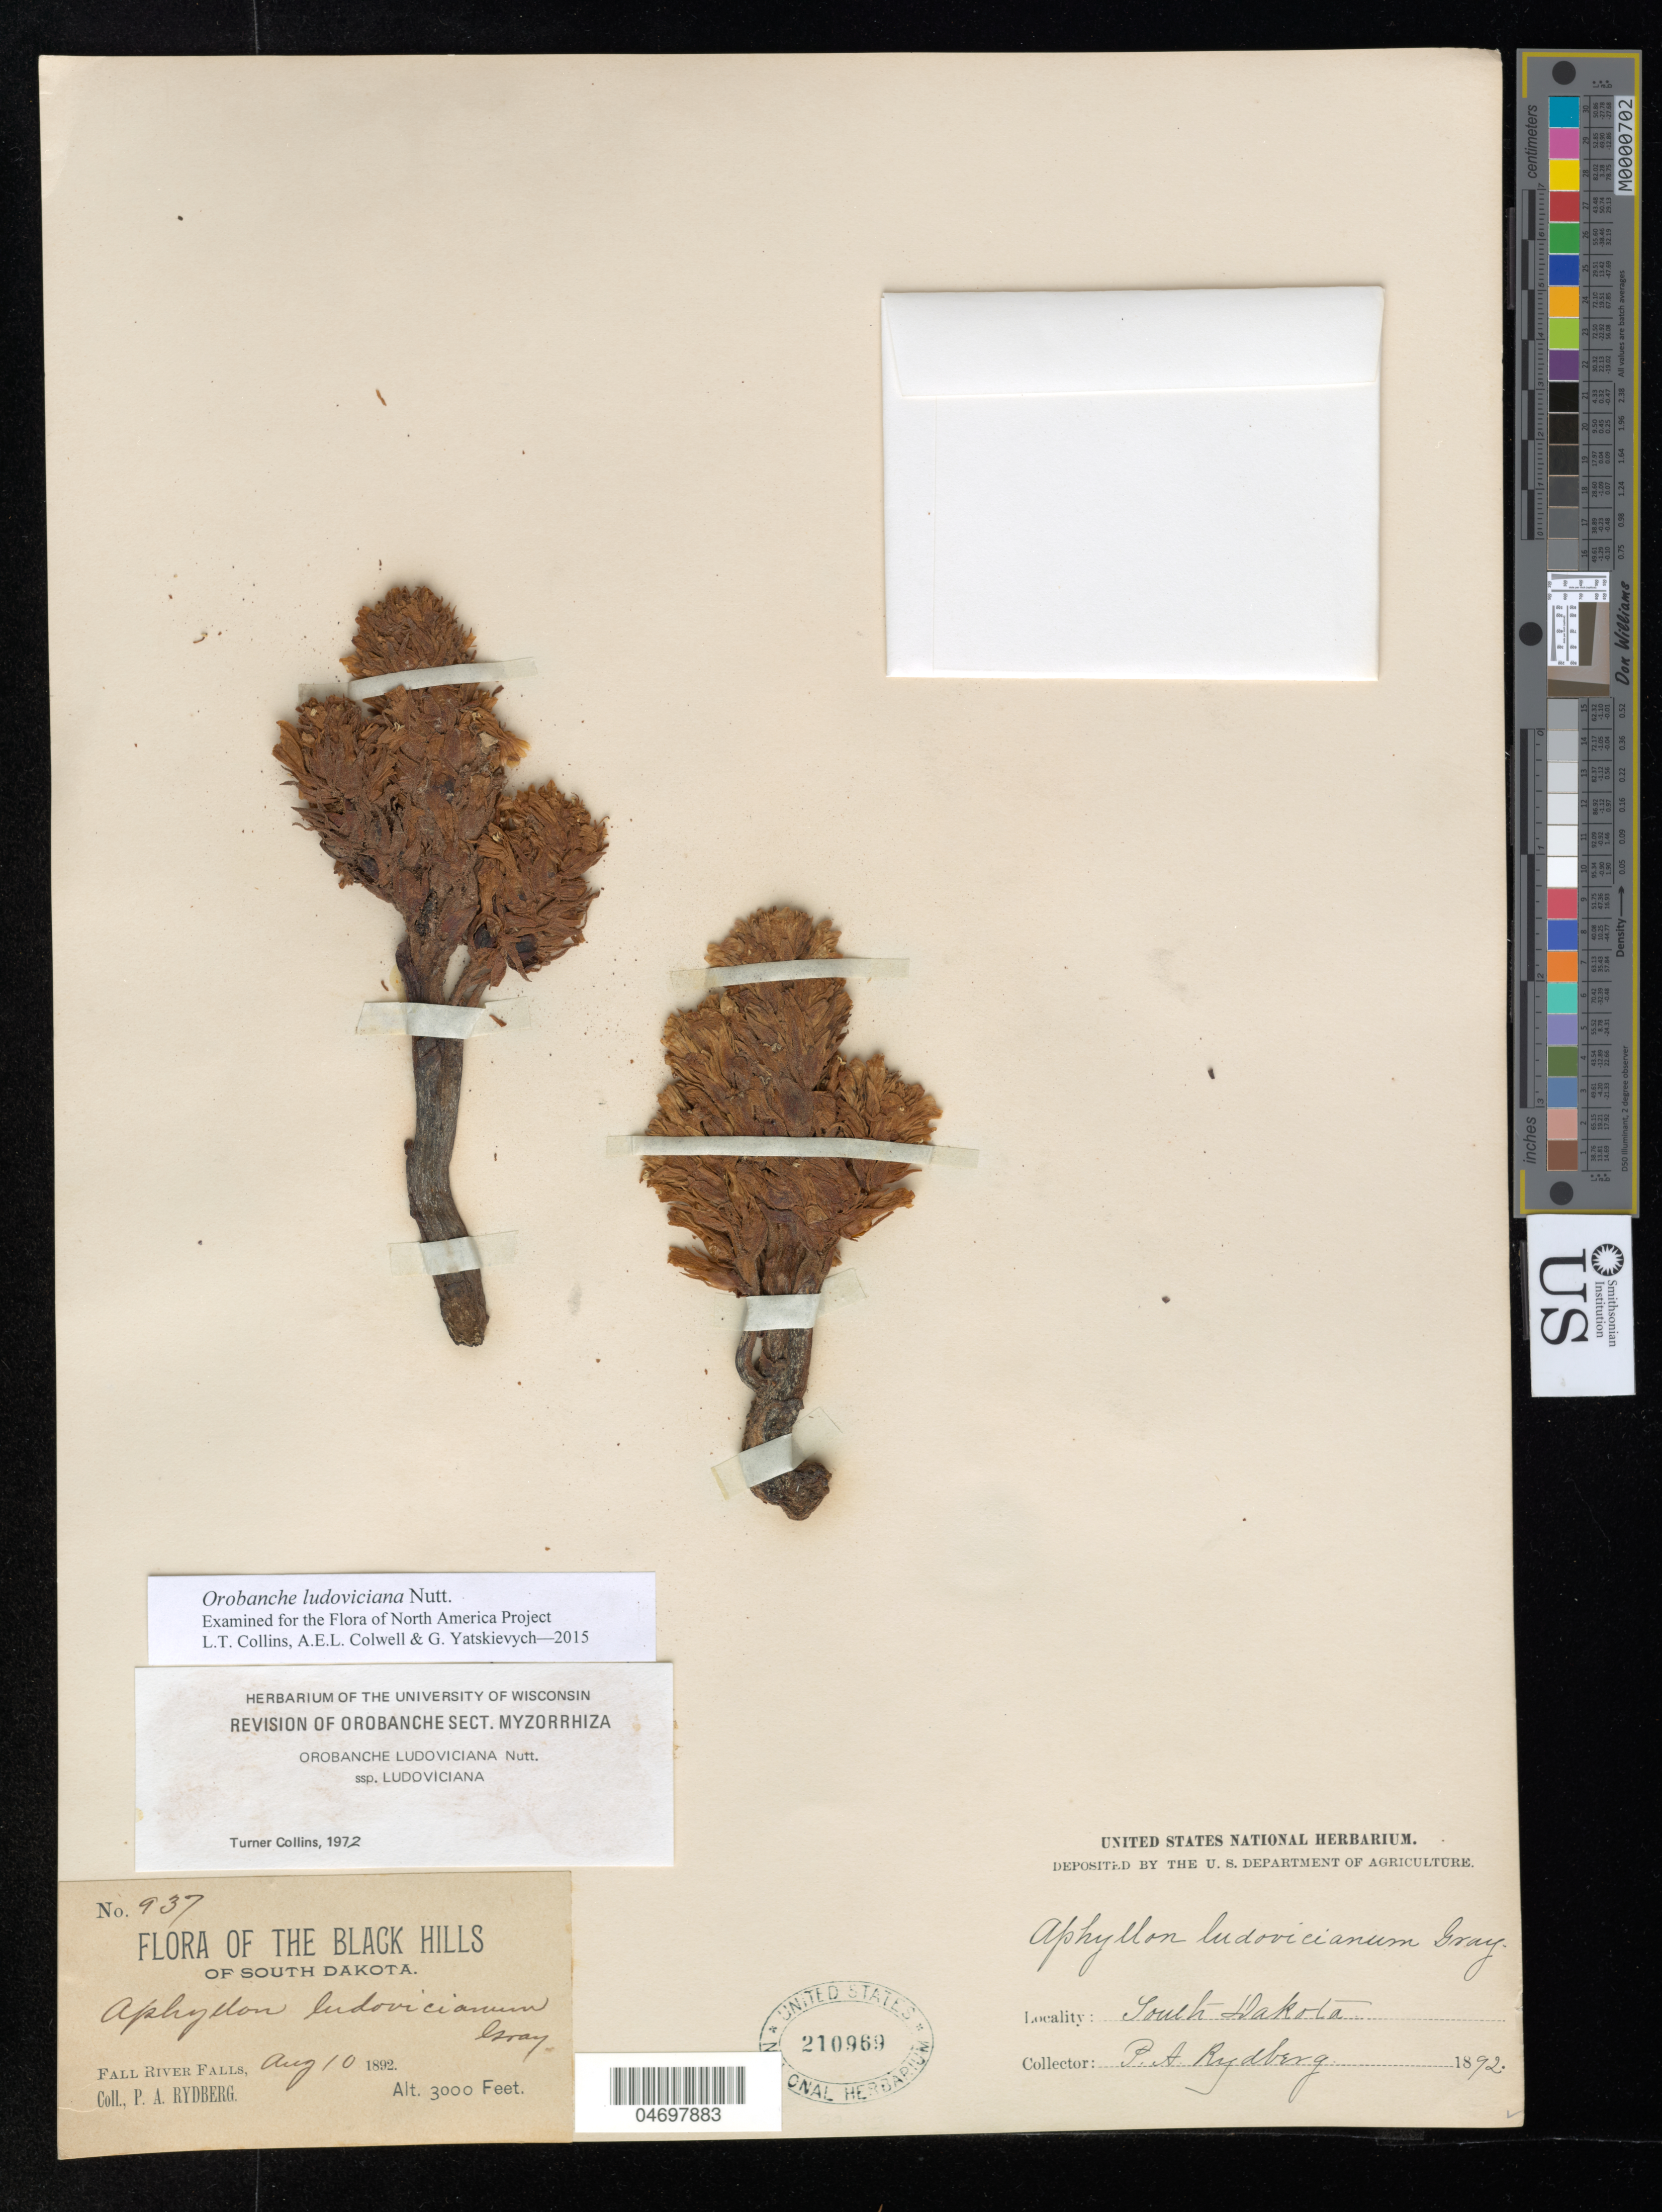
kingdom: Plantae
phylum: Tracheophyta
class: Magnoliopsida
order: Lamiales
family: Orobanchaceae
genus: Orobanche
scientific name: Orobanche ludoviciana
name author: Nutt.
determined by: Collins, L. T.; Colwell, A. E.; Yatskievych, G. A.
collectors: P. A. Rydberg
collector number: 937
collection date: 1892-08-10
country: United States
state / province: South Dakota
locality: The Black Hills, Fall River Falls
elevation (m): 914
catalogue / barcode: US 210969